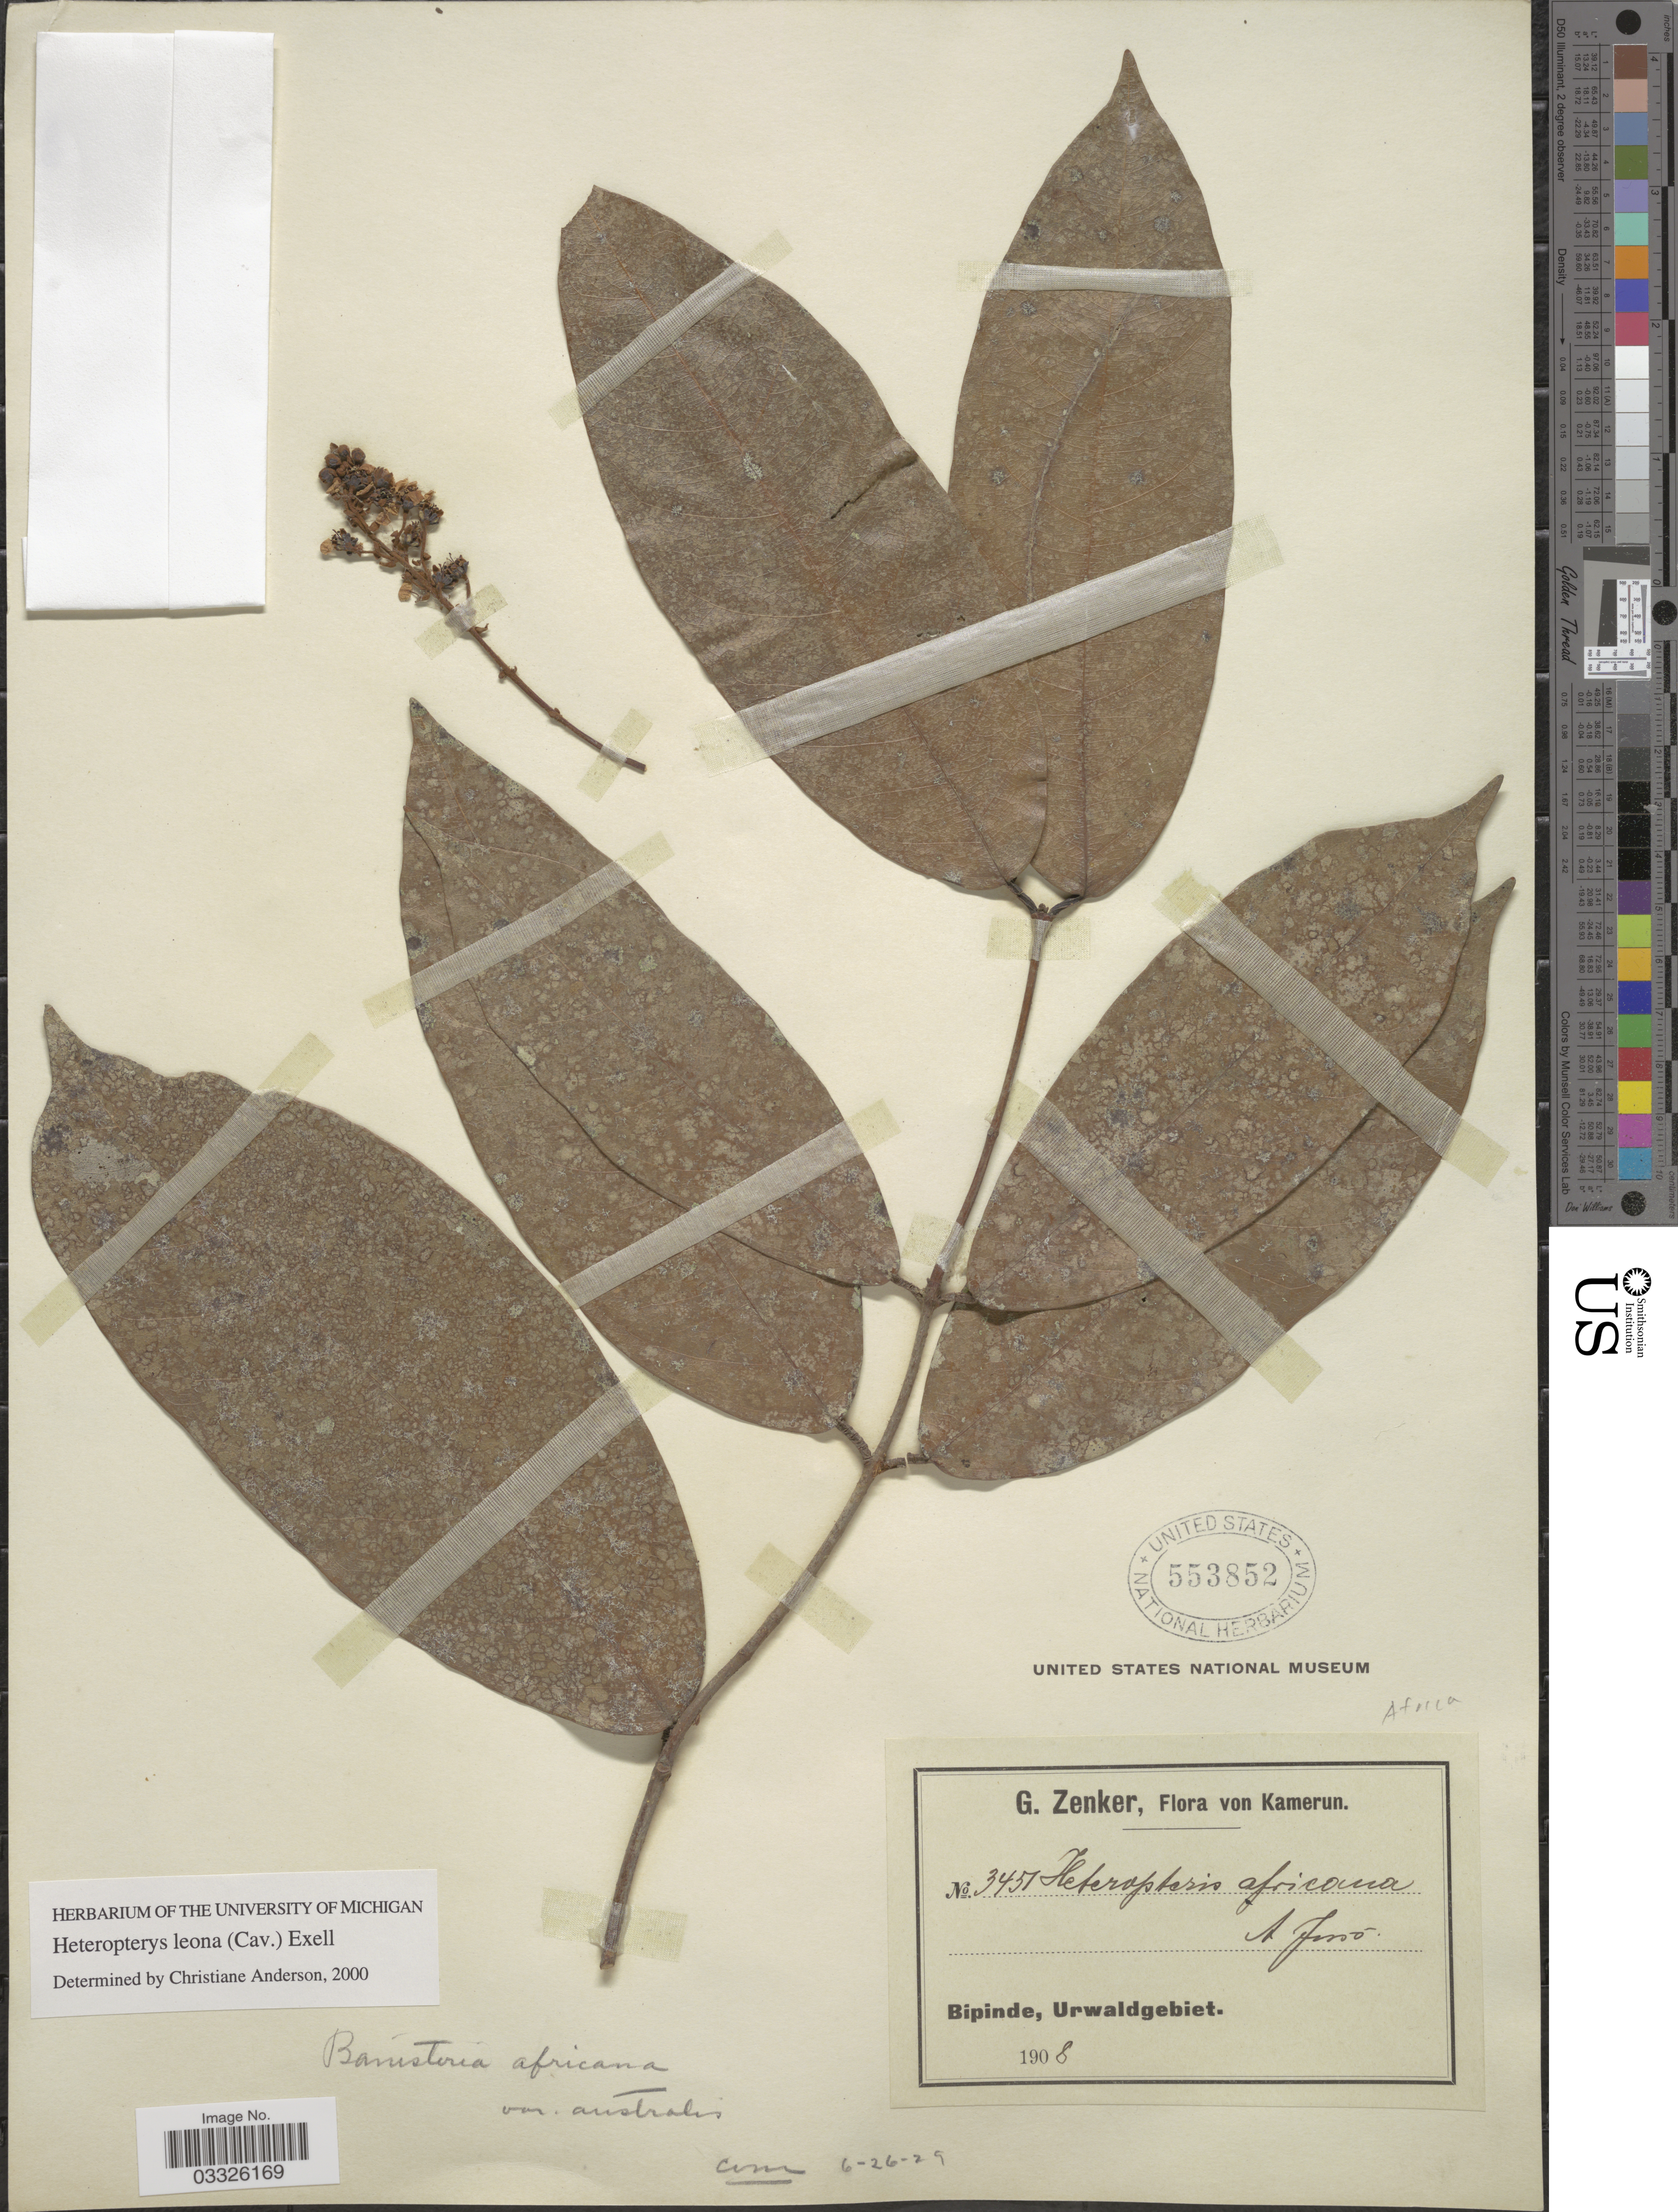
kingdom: Plantae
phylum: Tracheophyta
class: Magnoliopsida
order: Malpighiales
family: Malpighiaceae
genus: Heteropterys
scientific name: Heteropterys leona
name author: (Cav.) Exell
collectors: G. A. Zenker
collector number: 3451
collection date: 1908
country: Cameroon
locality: Kamerun. Bipinde, Urwaldgebiet.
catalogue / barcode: US 553852